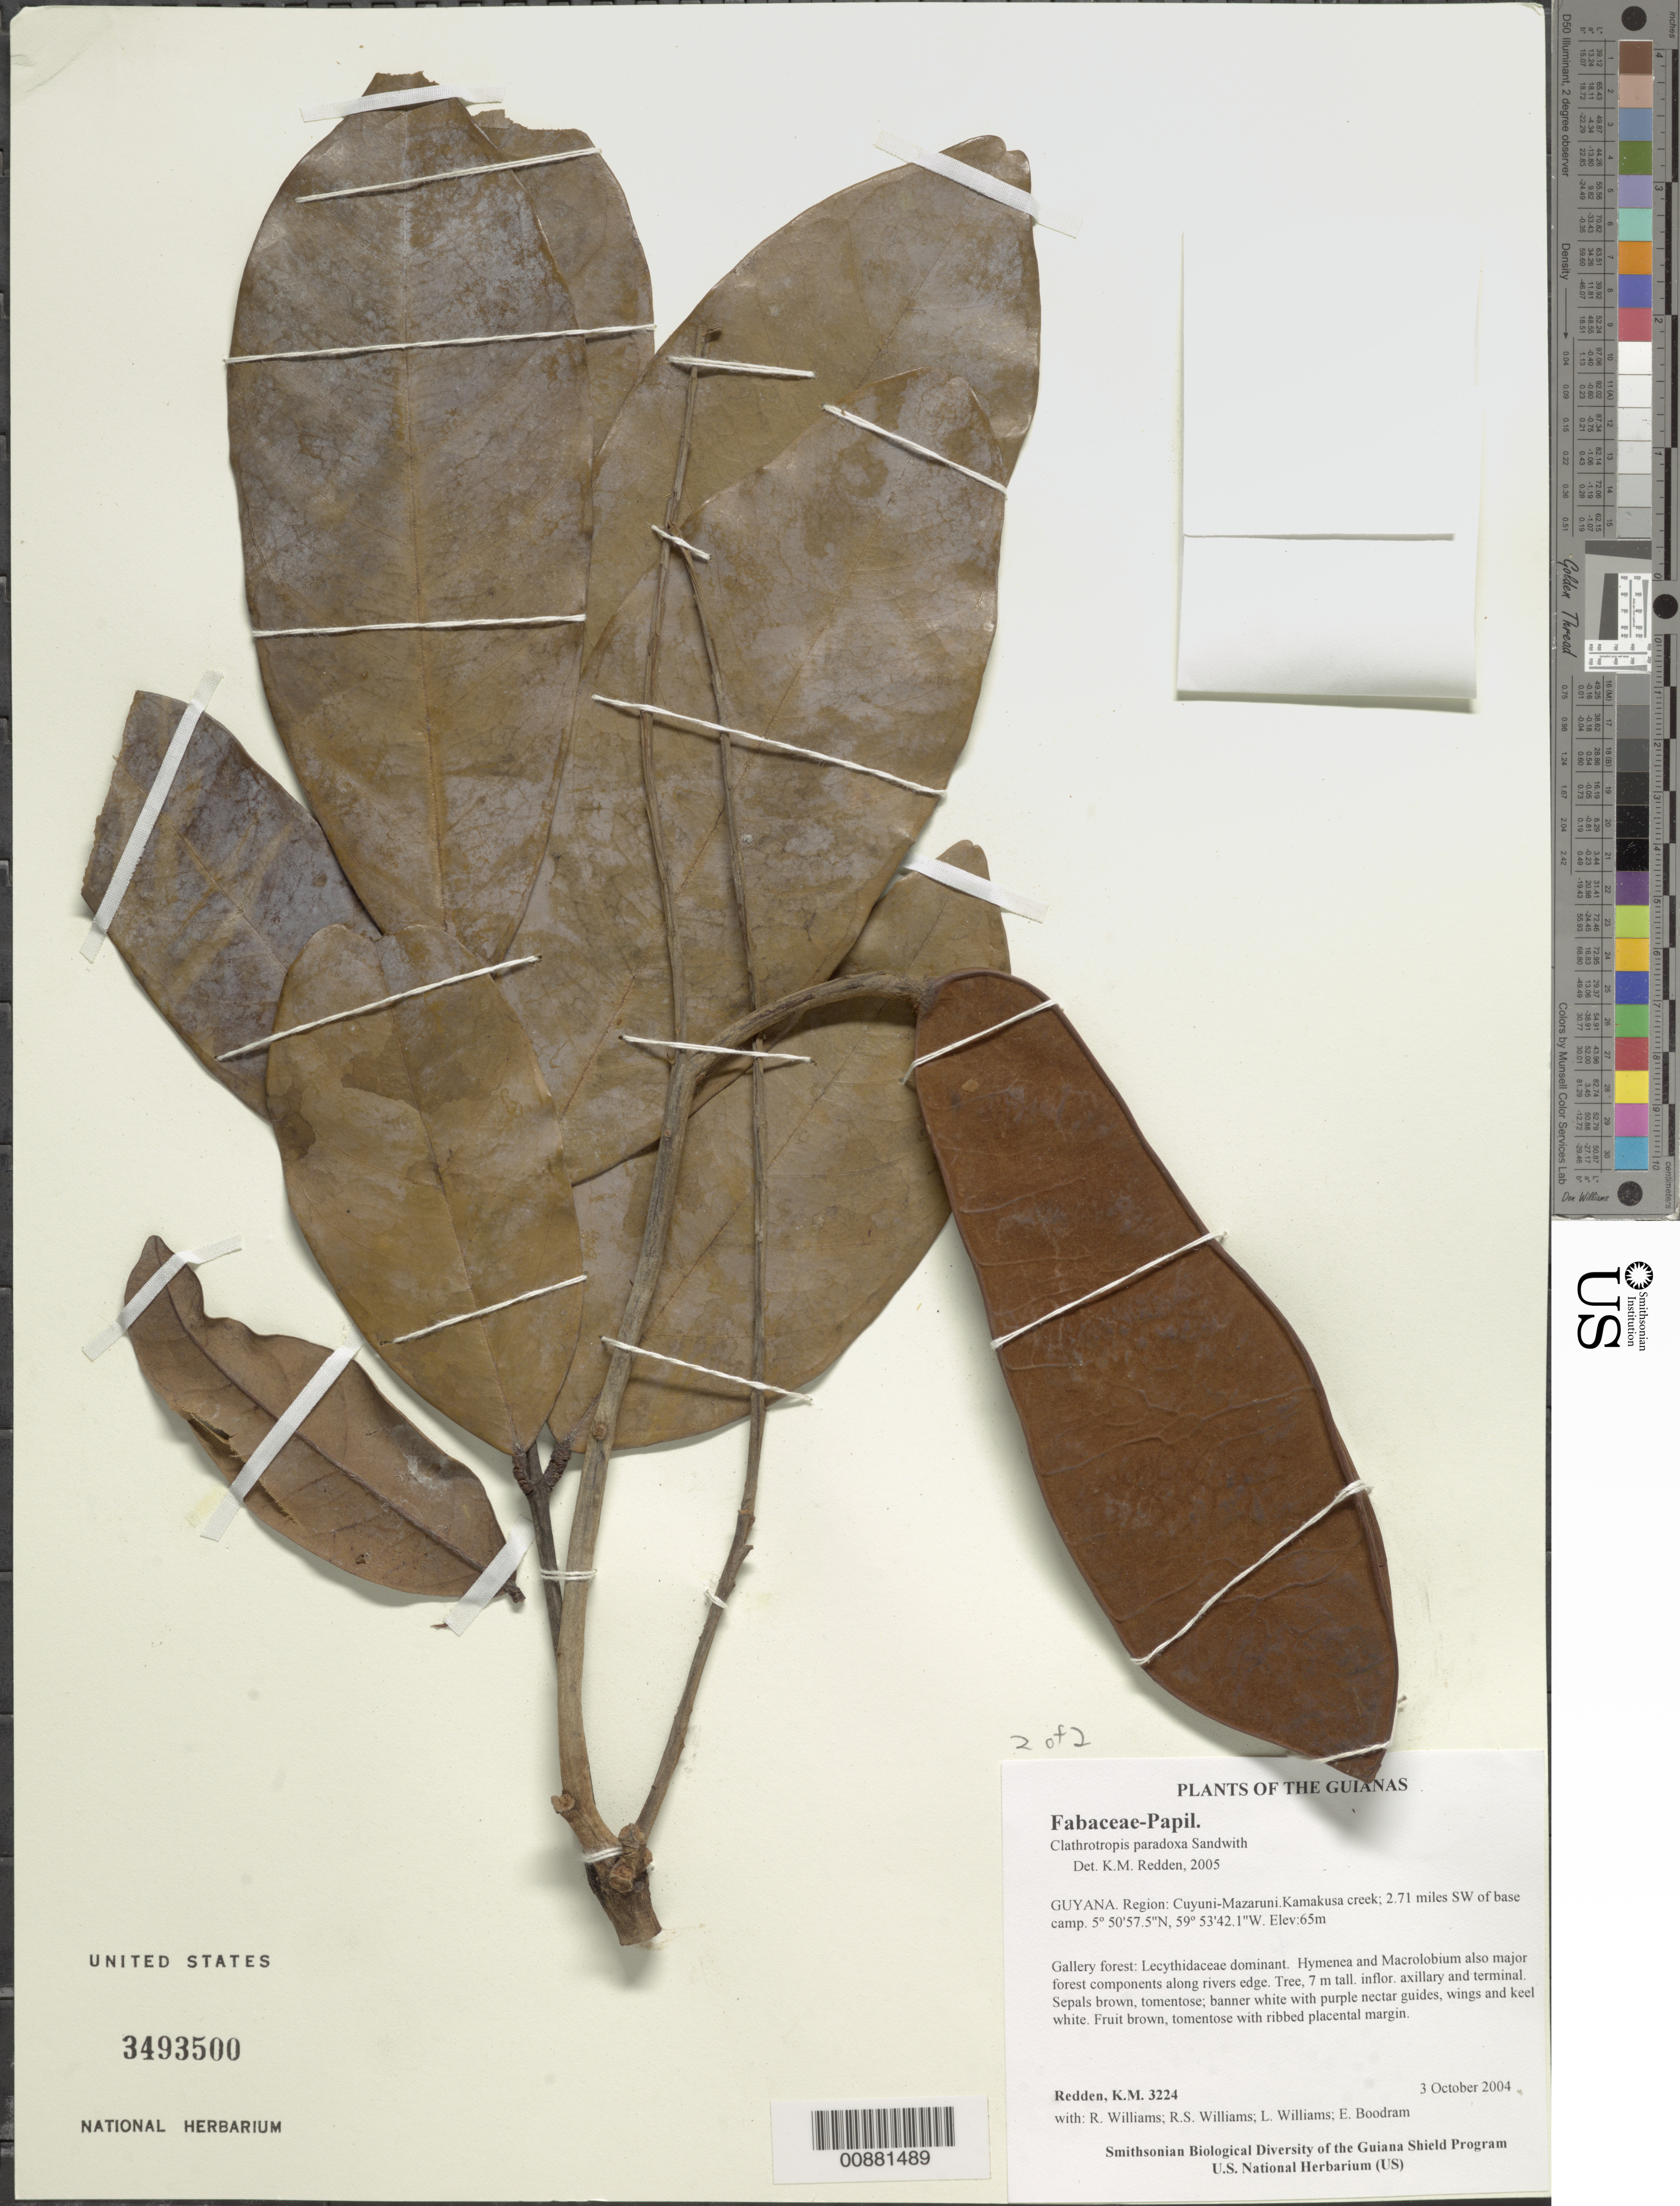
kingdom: Plantae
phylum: Tracheophyta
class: Magnoliopsida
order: Fabales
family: Fabaceae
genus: Clathrotropis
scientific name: Clathrotropis paradoxa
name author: Sandwith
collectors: K. M. Redden, R. Williams, R. S. Williams, L. Williams & E. Boodram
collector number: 3224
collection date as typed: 3 October 2004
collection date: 2004-10-03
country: Guyana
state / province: Cuyuni-Mazaruni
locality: Kamakusa creek; 2.71 miles SW of base camp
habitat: Gallery forest: Lecythidaceae dominant. Hymenea and Macrolobium also major forest components along river edge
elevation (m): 65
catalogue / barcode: US 3493500